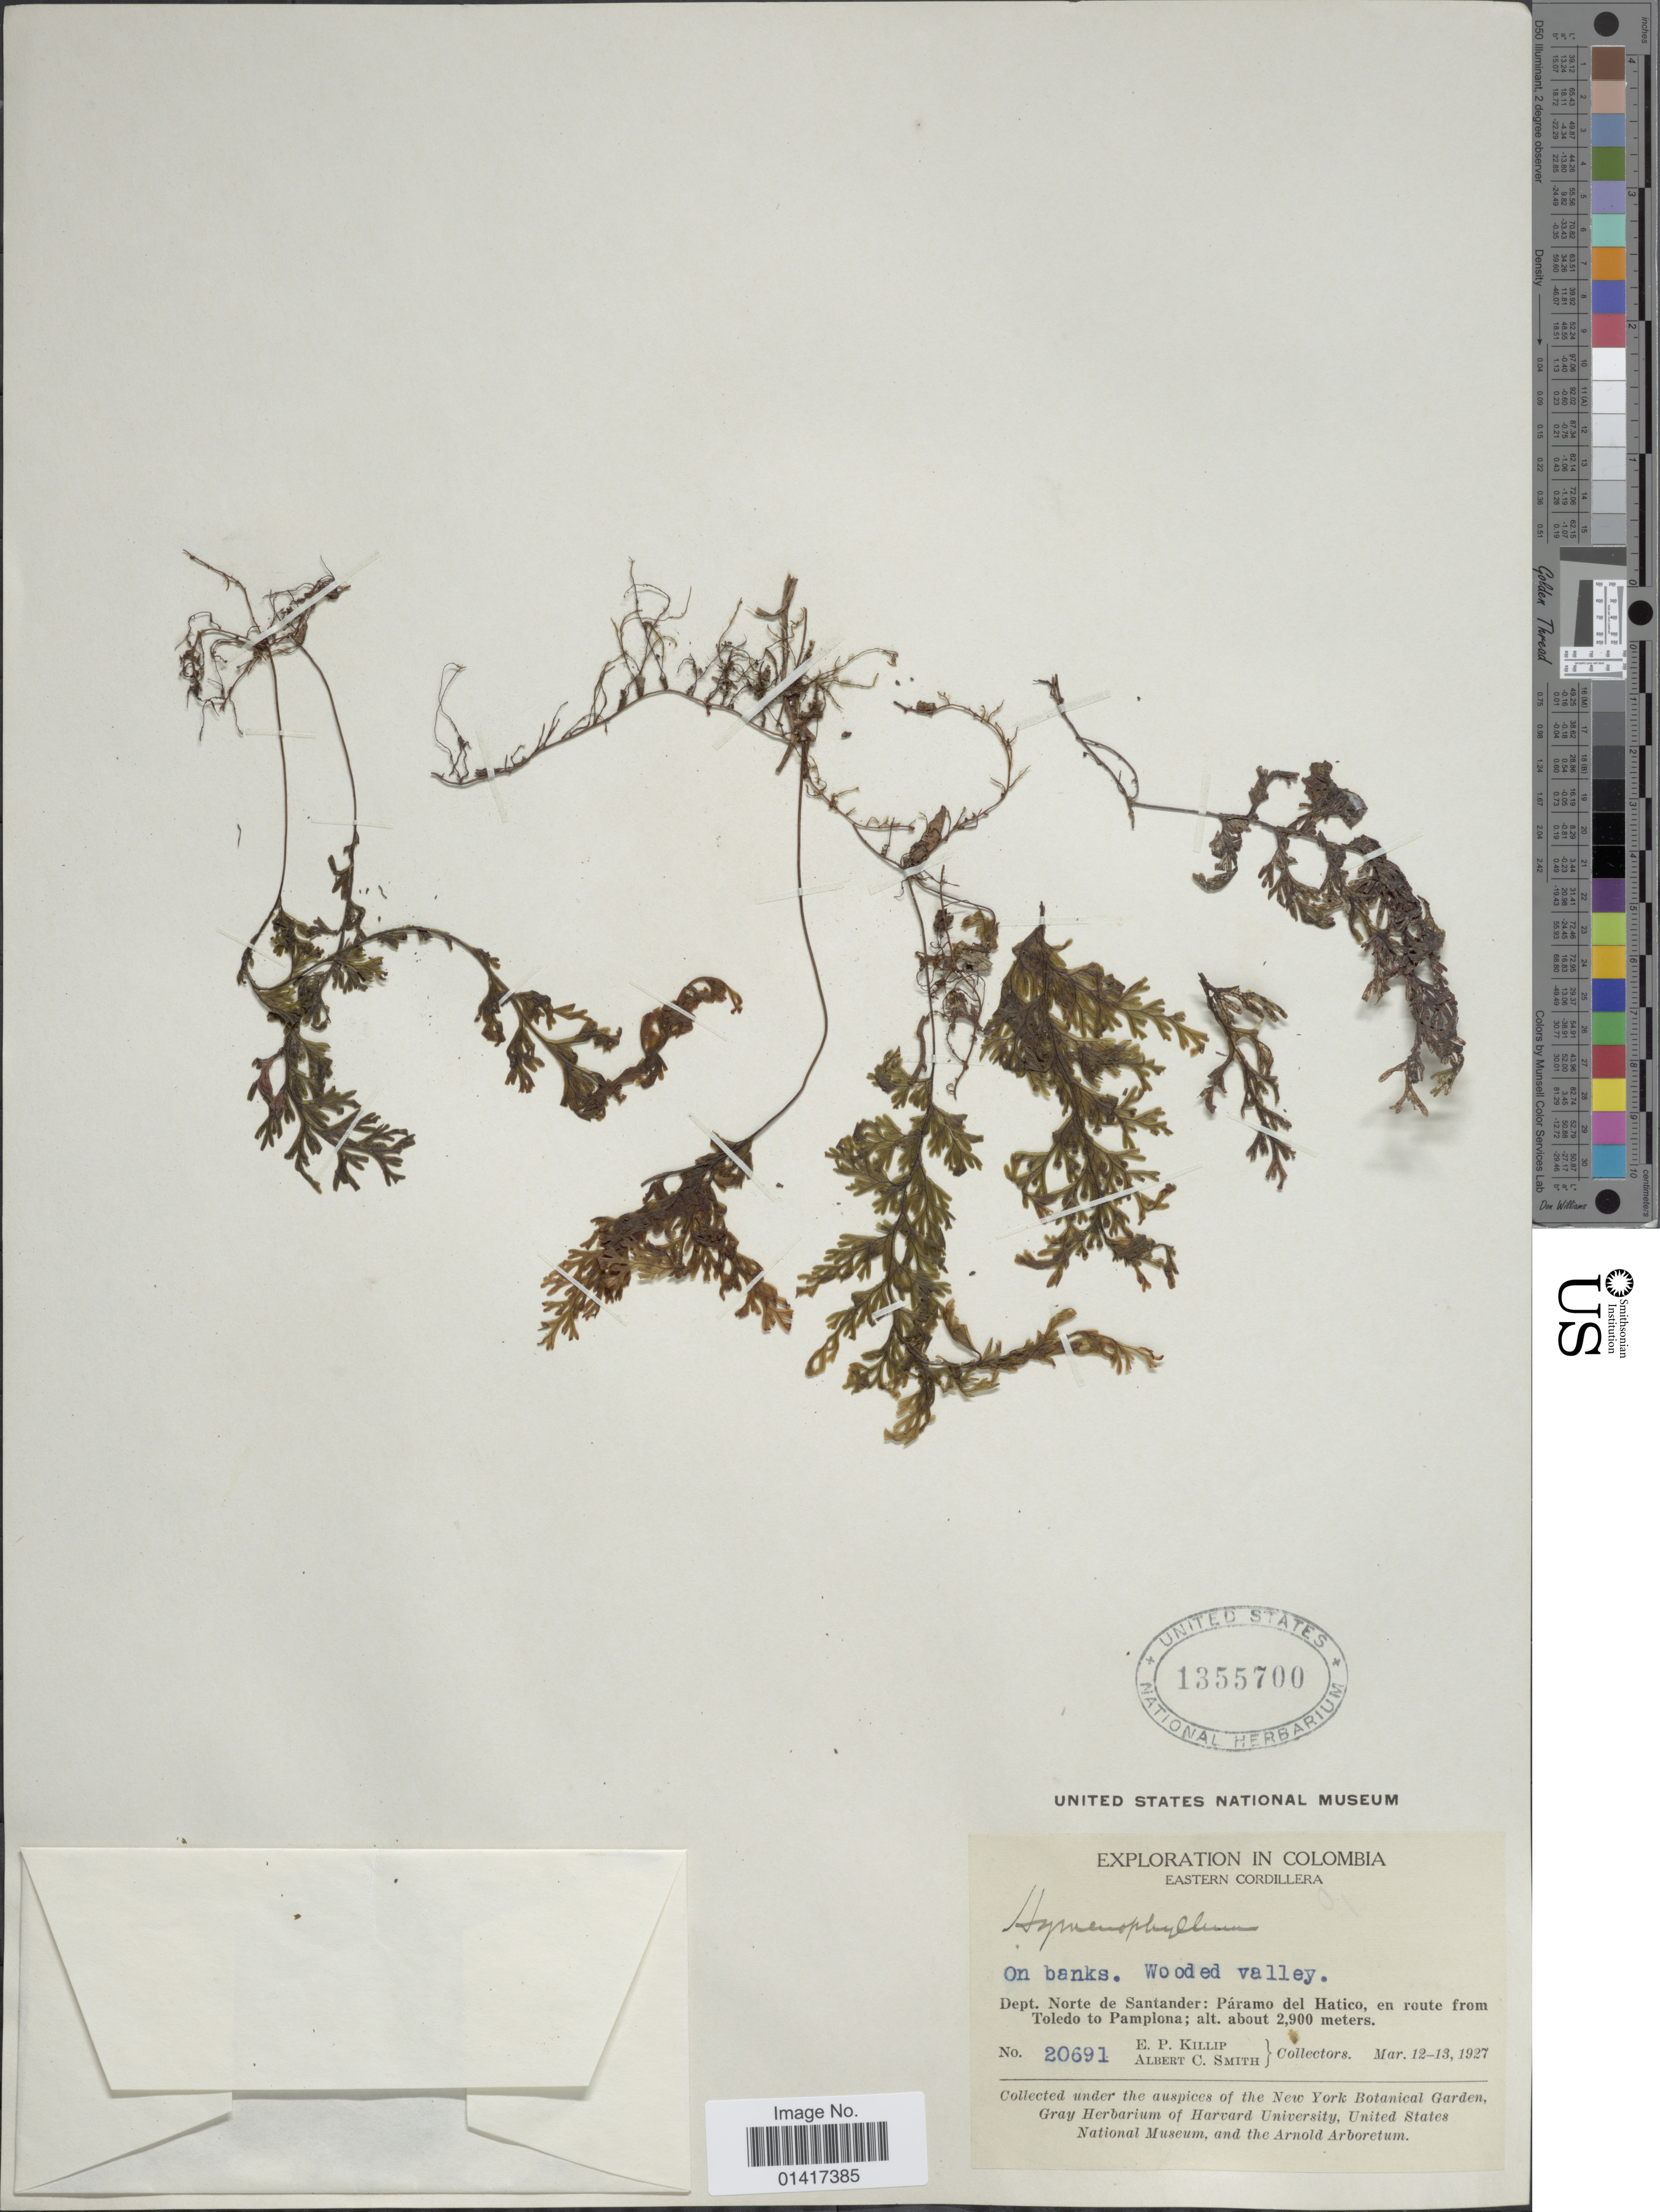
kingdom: Plantae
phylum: Tracheophyta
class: Polypodiopsida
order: Hymenophyllales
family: Hymenophyllaceae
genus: Hymenophyllum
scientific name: Hymenophyllum sp.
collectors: E. P. Killip & A. C. Smith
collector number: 20691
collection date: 1927-03-12/1927-03-13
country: Colombia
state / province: Norte de Santander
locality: Eastern Cordillera. Dept. Norte de Santander: Paramodel Hatico, en route from Toledo to Pamplona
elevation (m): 2900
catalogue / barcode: US 1355700